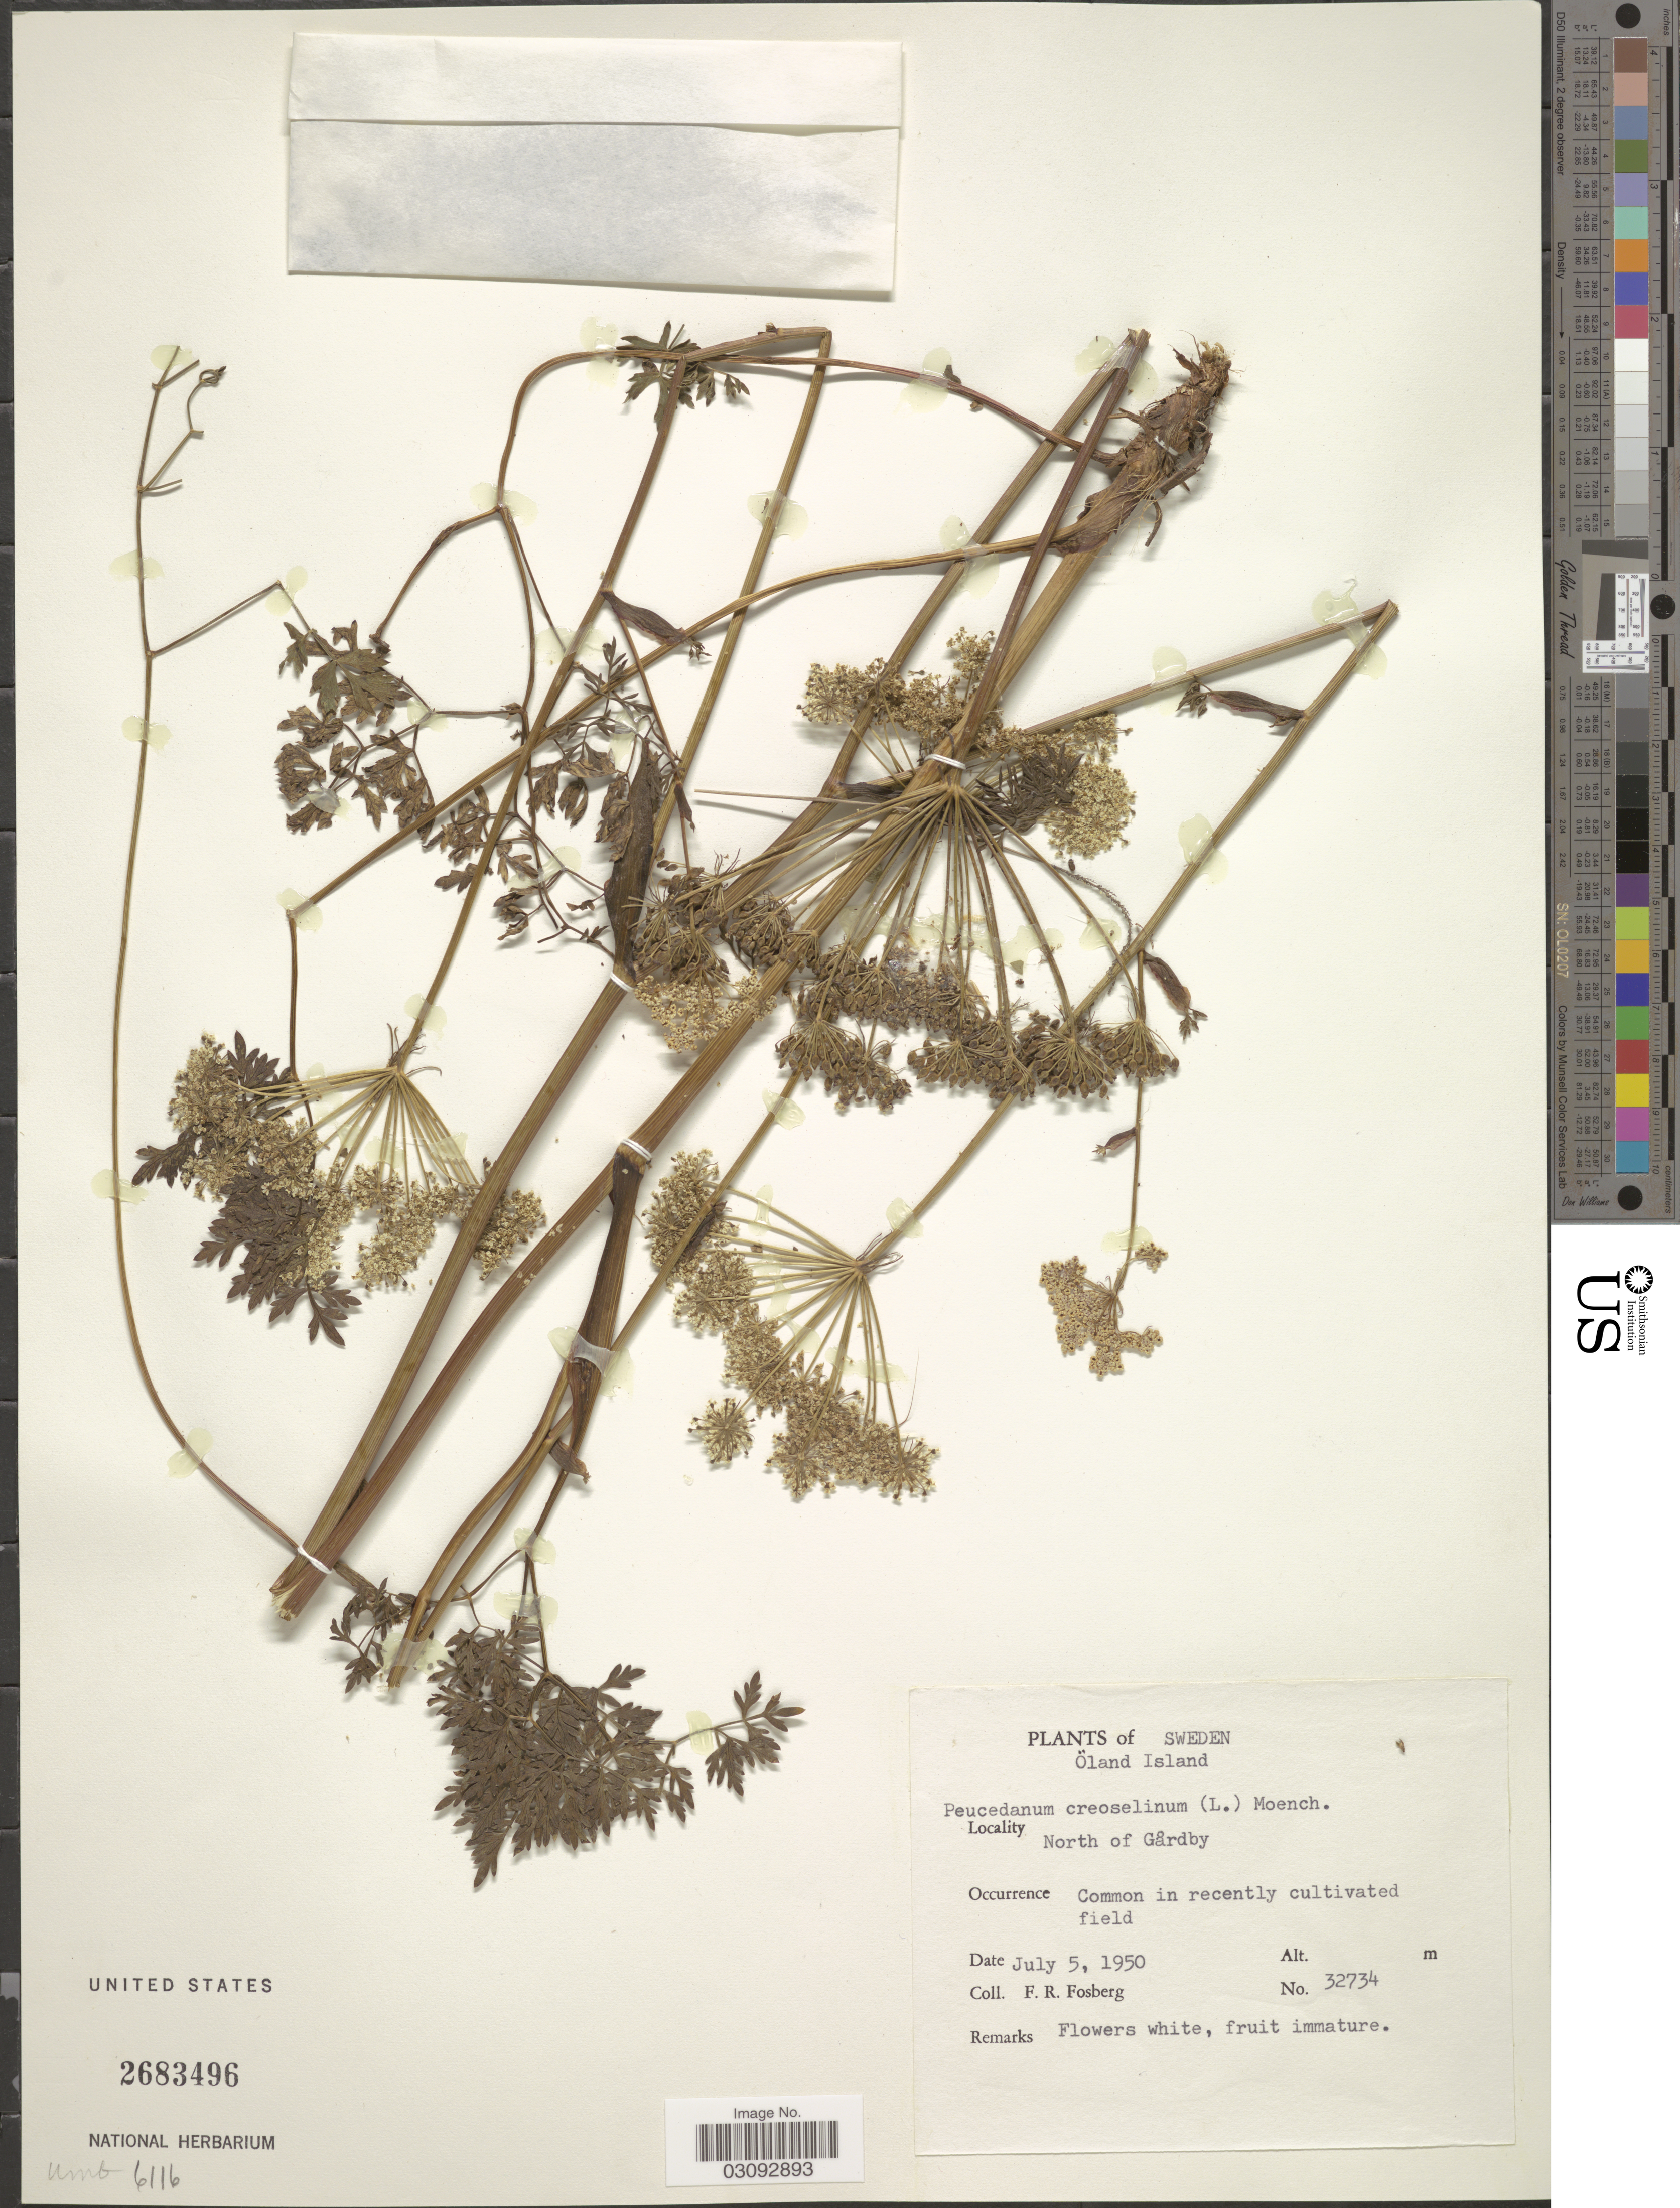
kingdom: Plantae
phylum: Tracheophyta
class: Magnoliopsida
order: Apiales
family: Apiaceae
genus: Peucedanum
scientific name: Peucedanum oreoselinum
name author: (L.) Moench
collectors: F. R. Fosberg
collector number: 32734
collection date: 1950-07-05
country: Sweden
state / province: Kalmar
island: Oland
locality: Öland Island, North of Gårdby.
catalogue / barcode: US 2683496